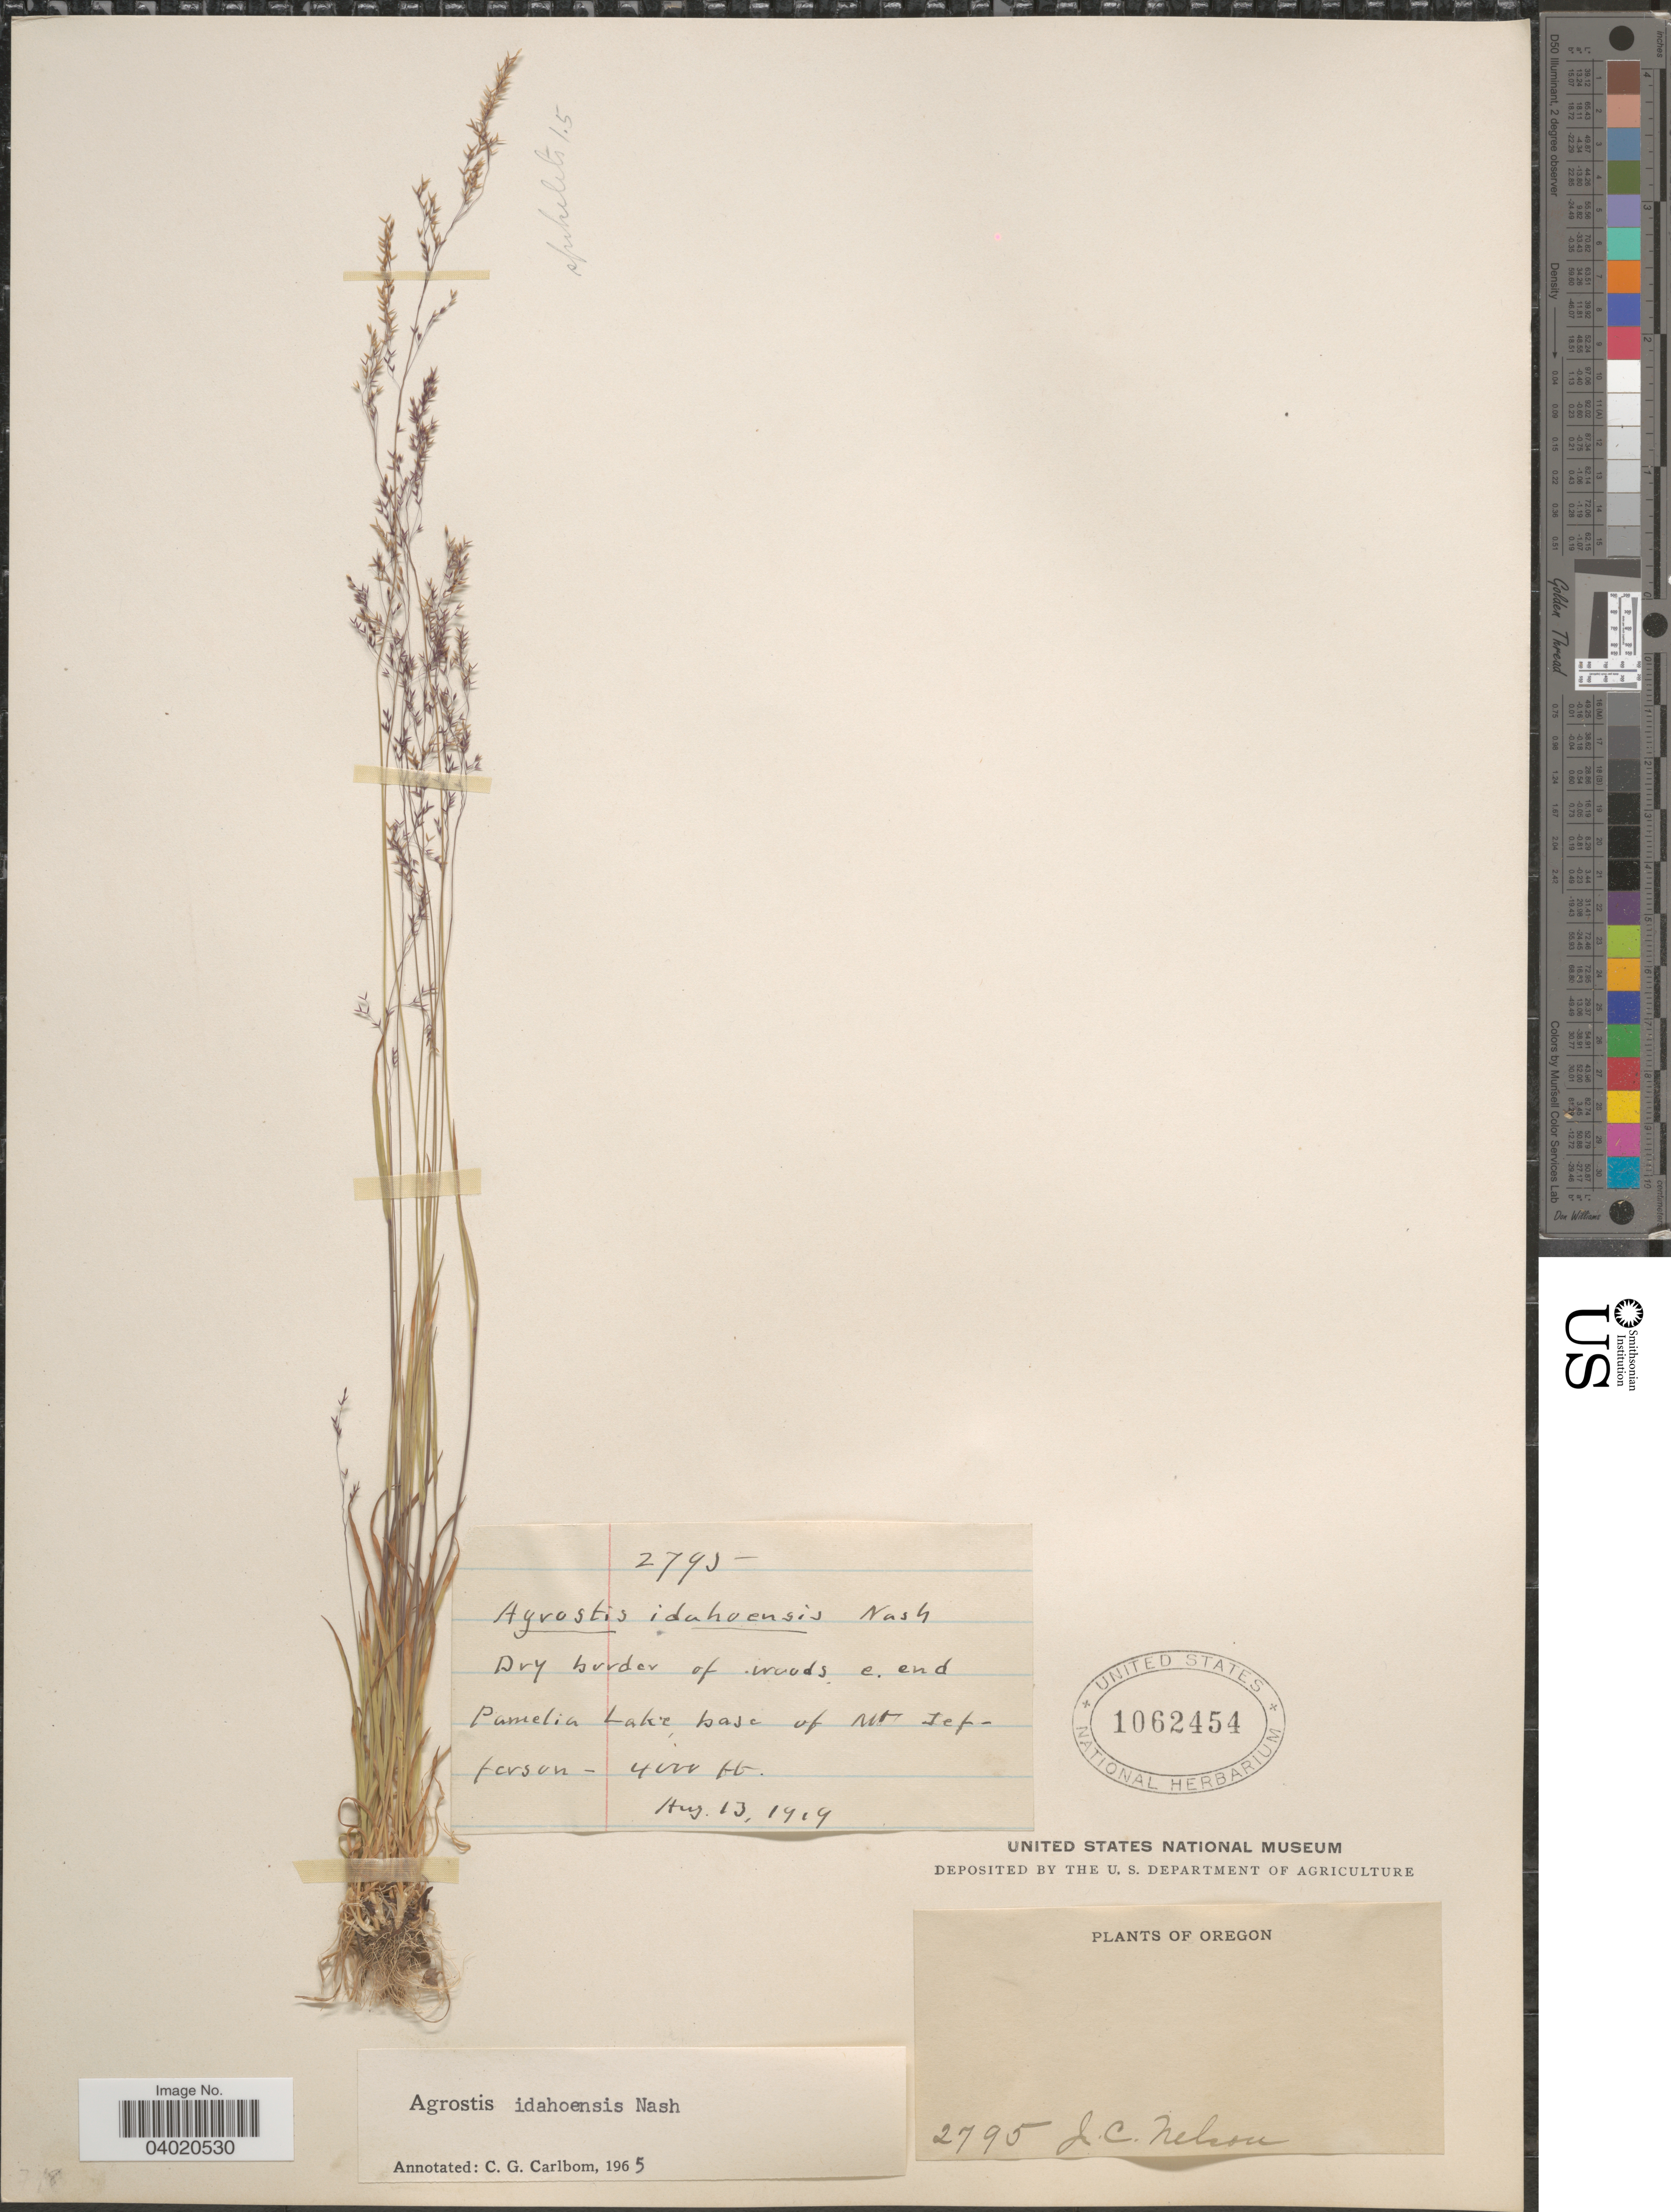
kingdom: Plantae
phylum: Tracheophyta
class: Liliopsida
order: Poales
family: Poaceae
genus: Agrostis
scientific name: Agrostis idahoensis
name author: Nash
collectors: J. C. Nelson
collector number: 2795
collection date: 1919-08-13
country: United States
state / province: Oregon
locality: Dry border of woods e. end Pamelia Lake, base of Mt. Jefferson.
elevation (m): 1219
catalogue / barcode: US 1062454